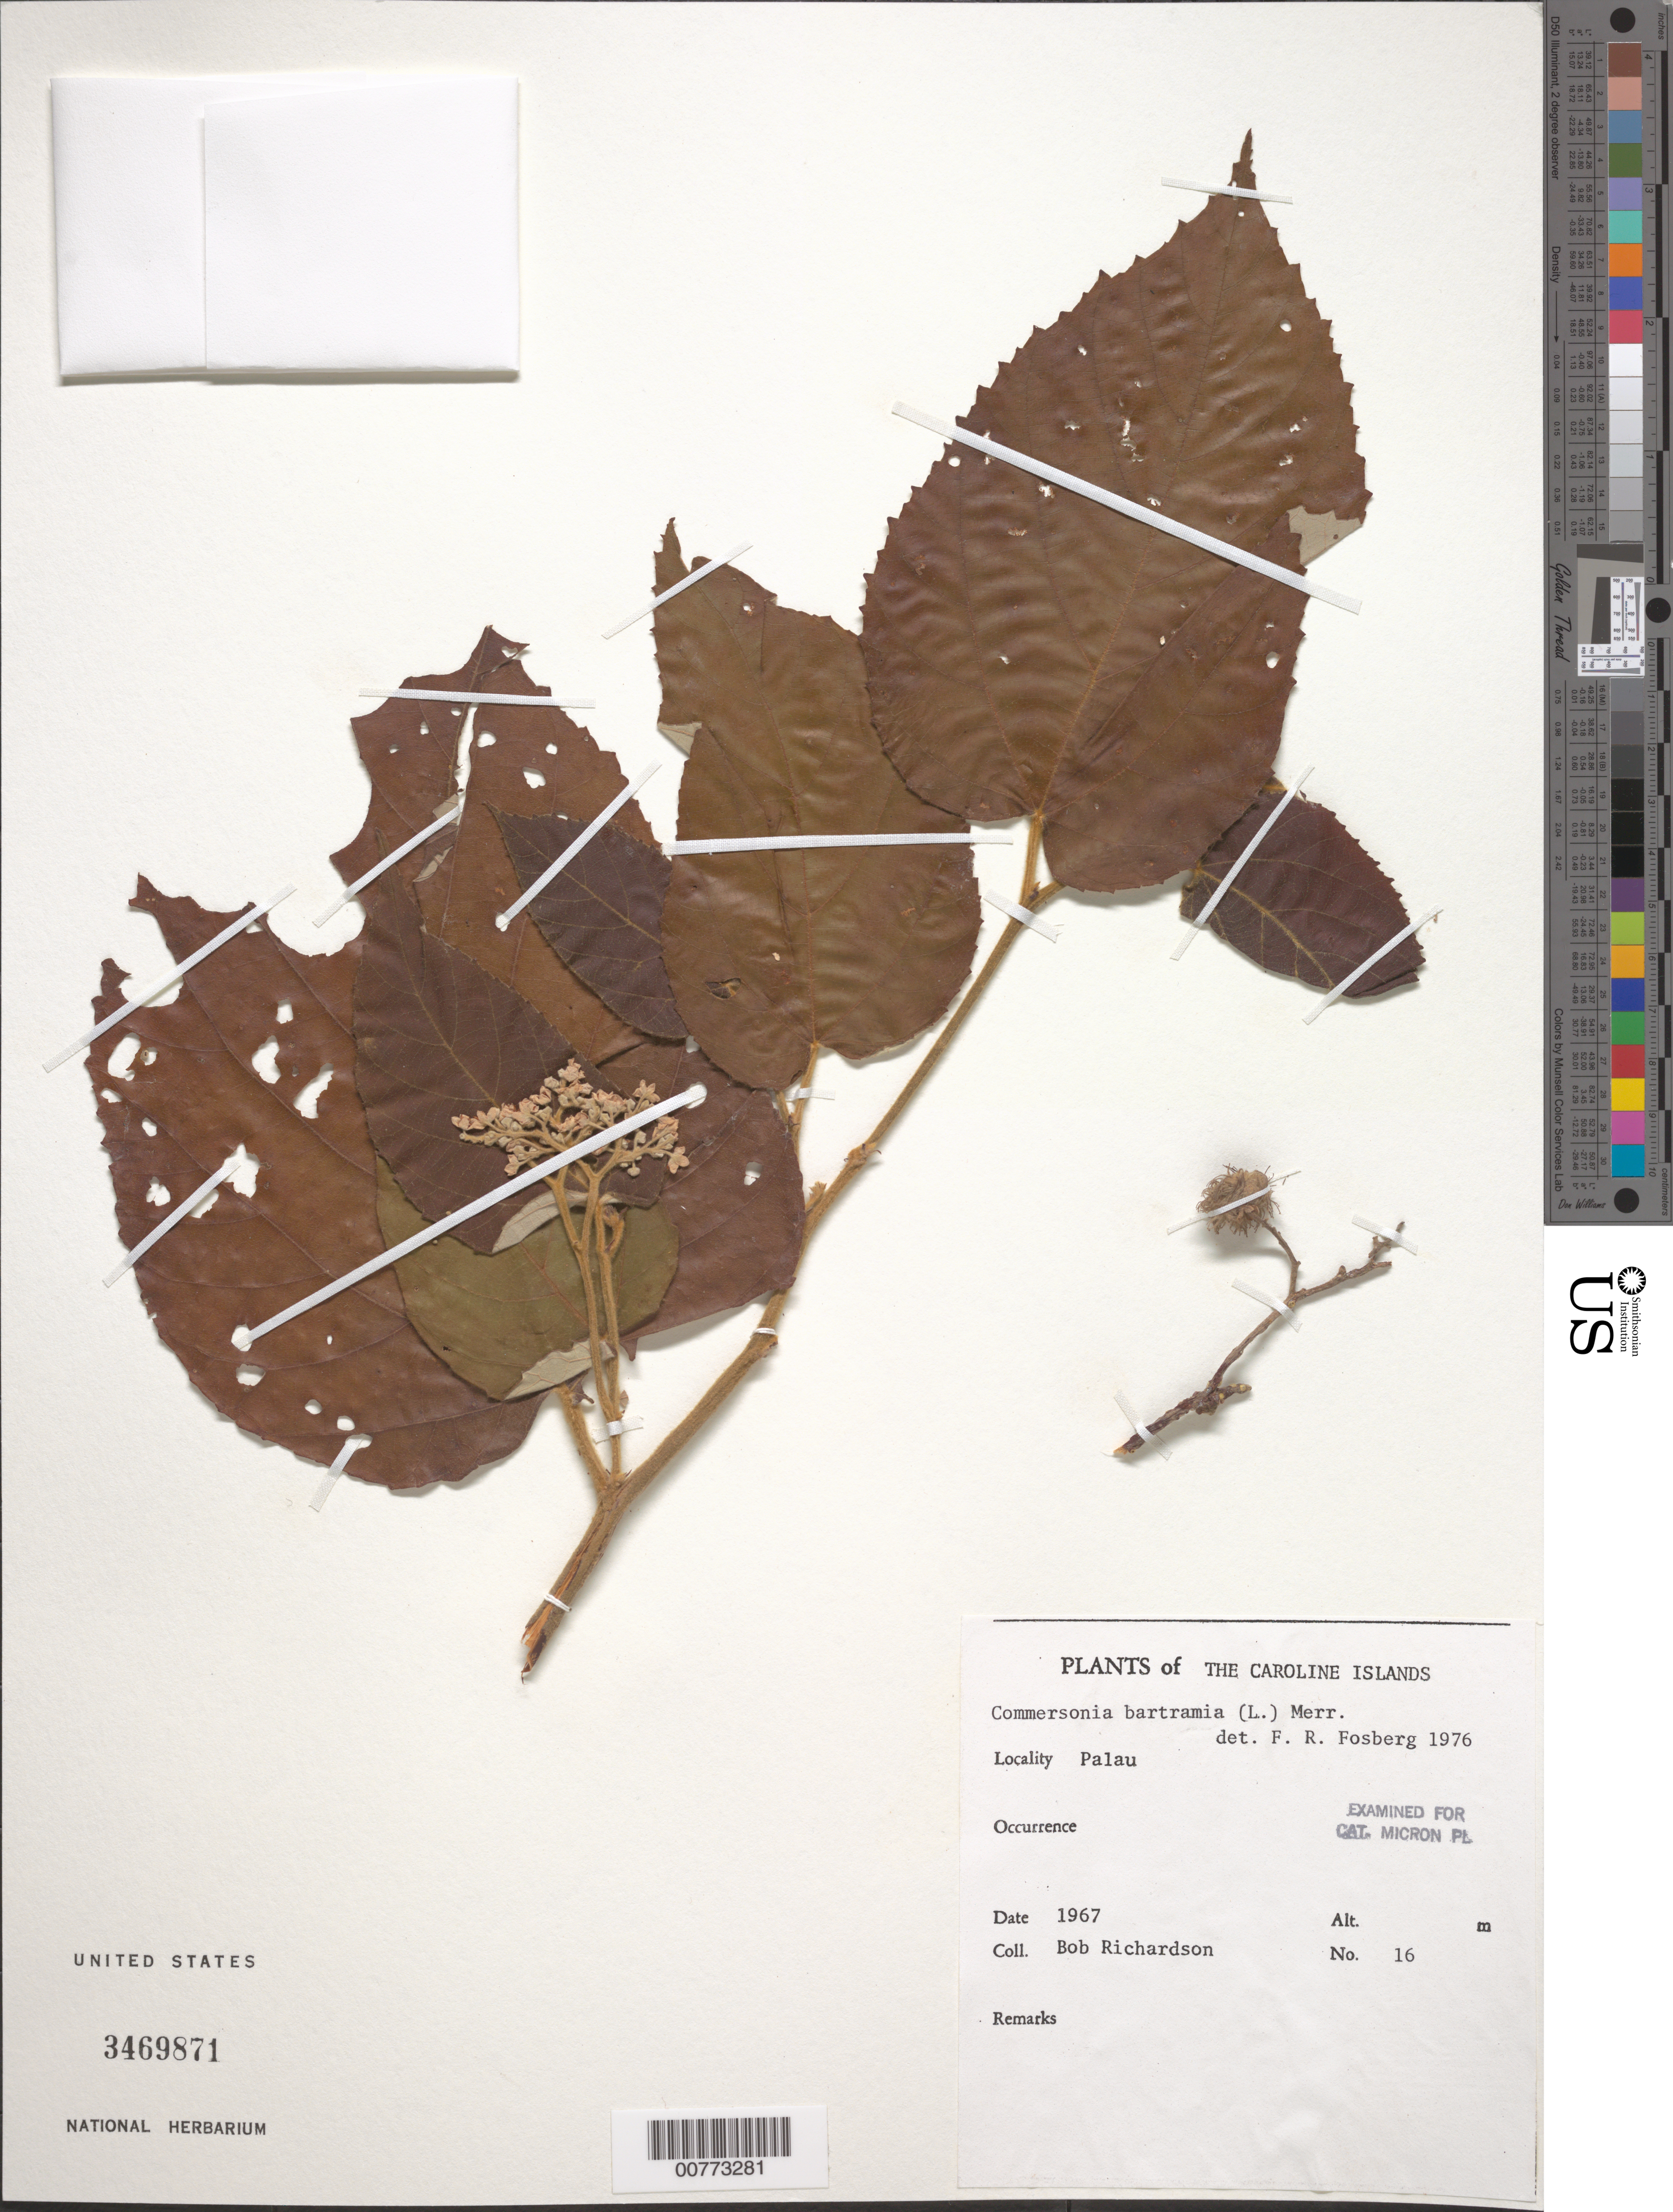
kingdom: Plantae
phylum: Tracheophyta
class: Magnoliopsida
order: Malvales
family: Malvaceae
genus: Commersonia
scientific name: Commersonia bartramia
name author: (L.) Merr.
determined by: Fosberg, F. R.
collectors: B. Richardson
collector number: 16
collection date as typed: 1967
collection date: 1967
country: Palau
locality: Palau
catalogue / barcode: US 3469871